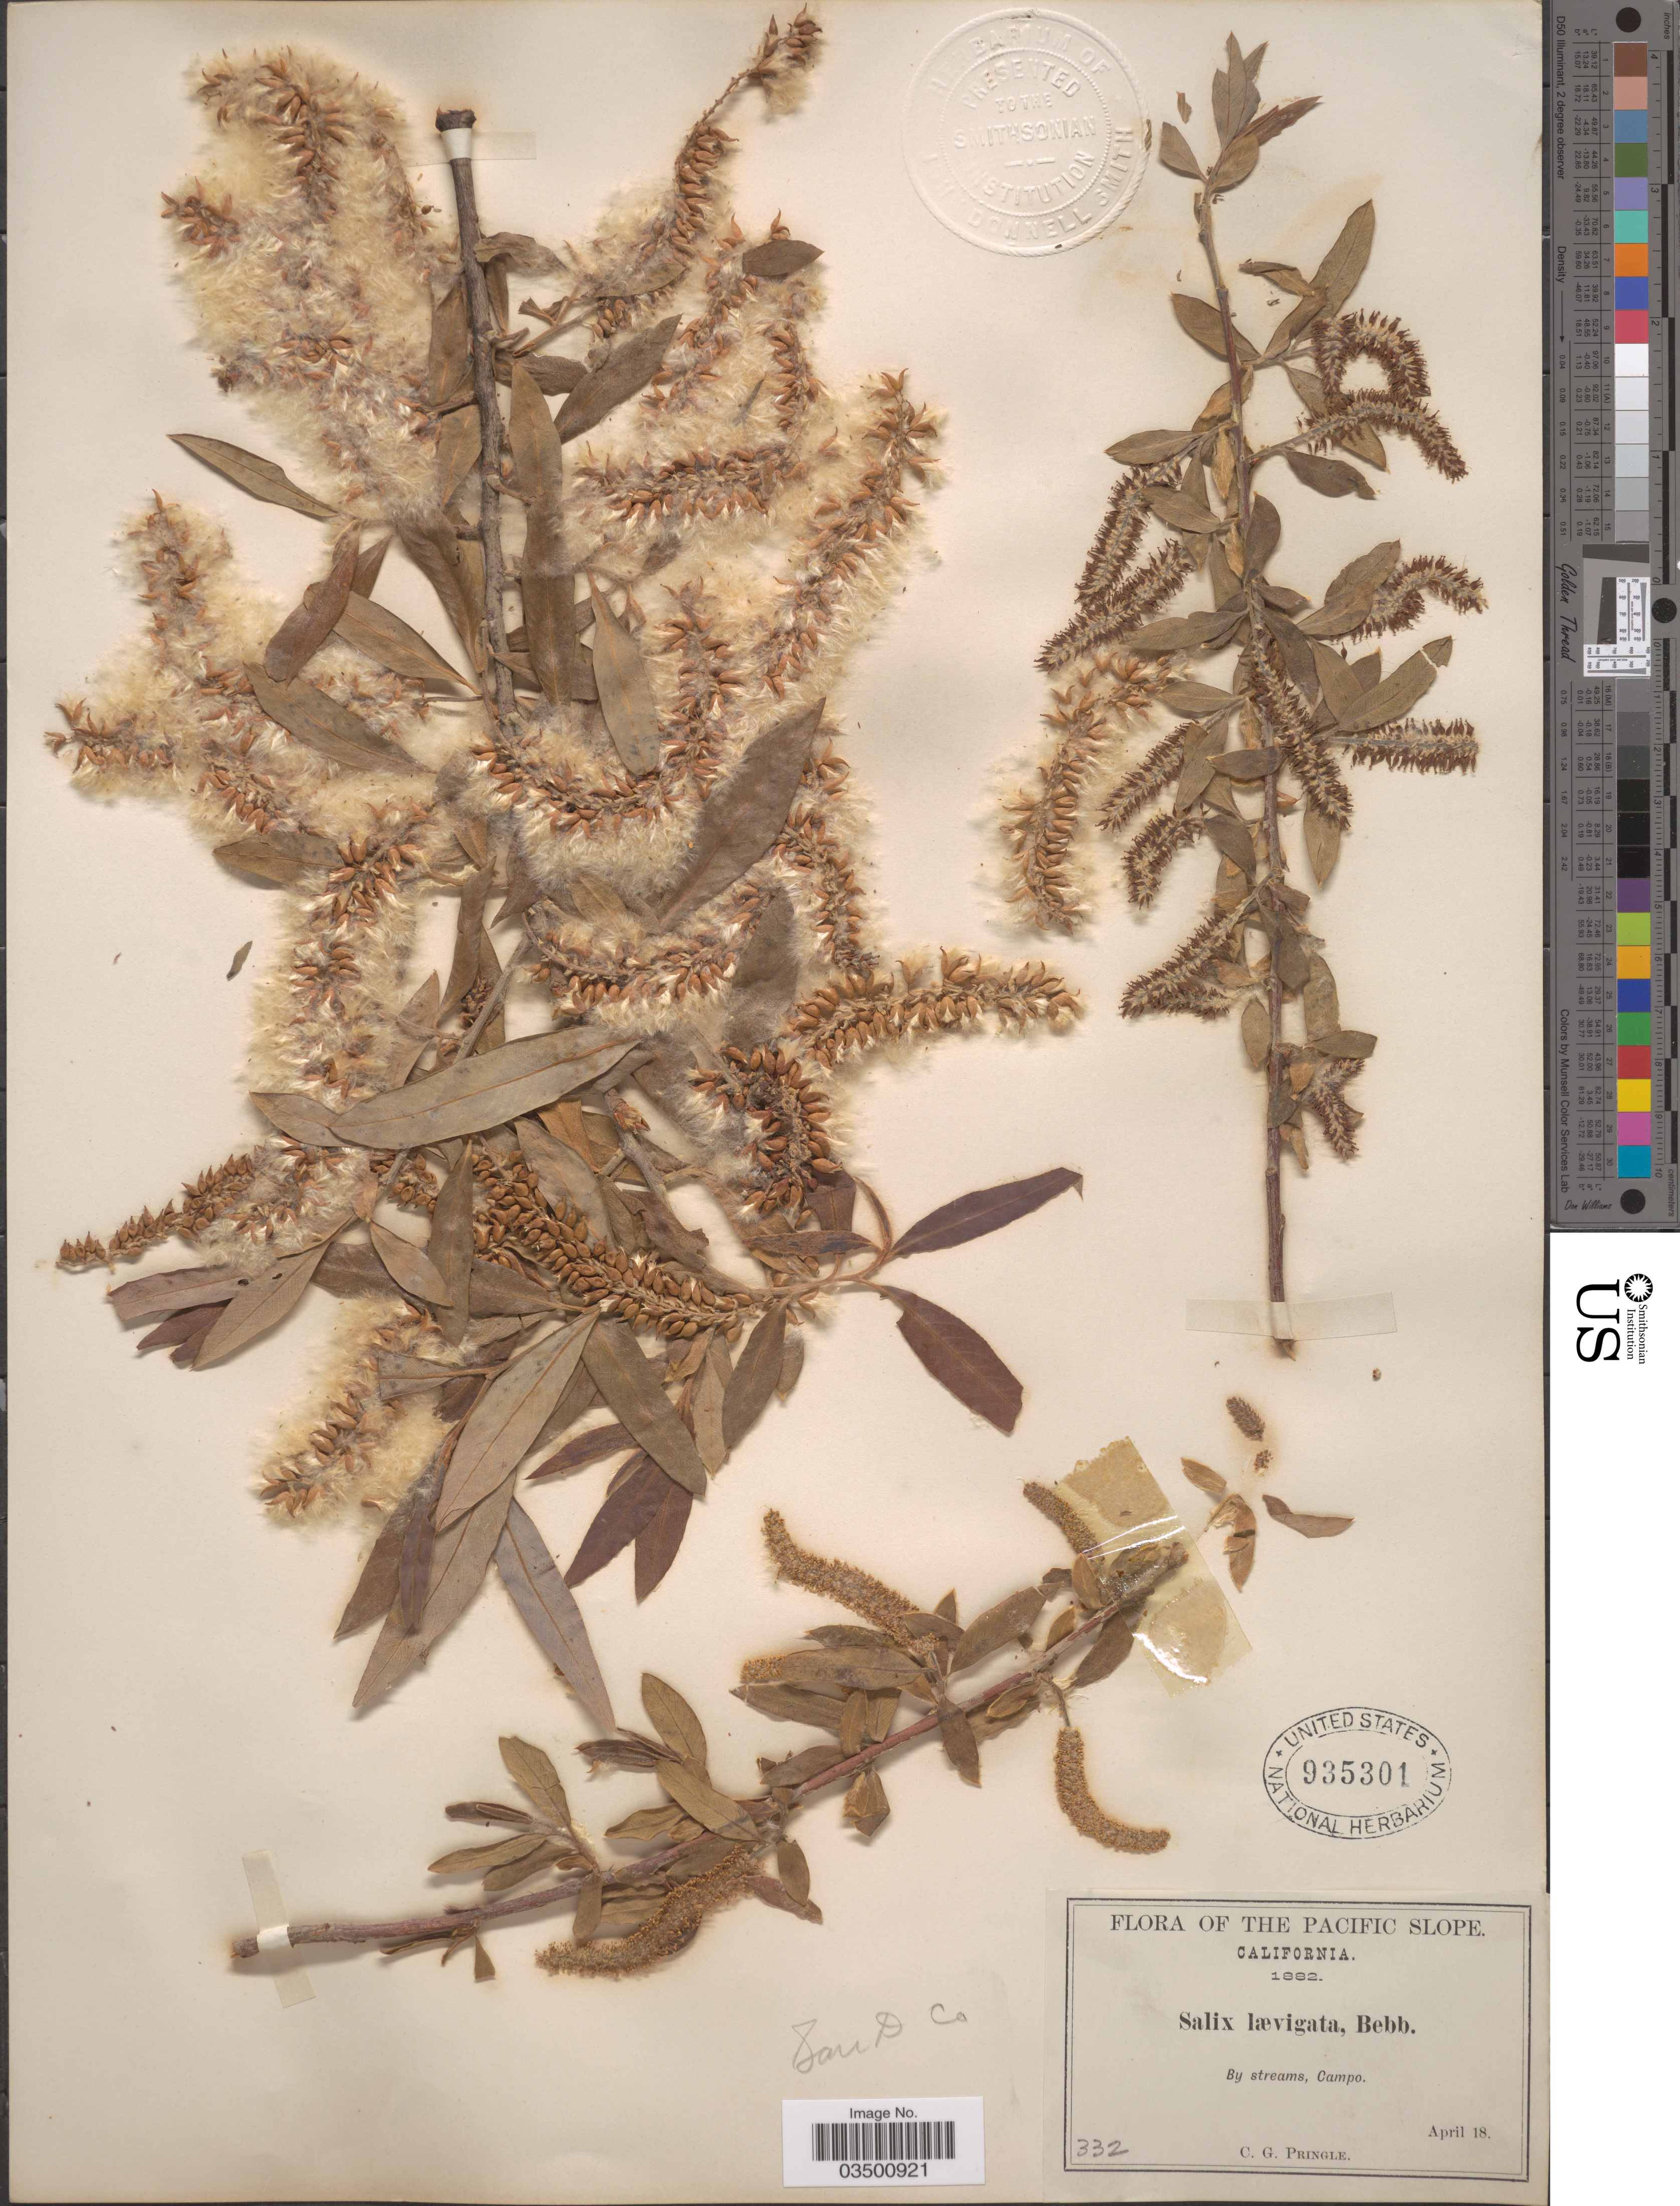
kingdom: Plantae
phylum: Tracheophyta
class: Magnoliopsida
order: Malpighiales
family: Salicaceae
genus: Salix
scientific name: Salix laevigata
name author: Bebb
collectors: C. G. Pringle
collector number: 332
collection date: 1882-04-18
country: United States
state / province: California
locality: The Pacific Slope. By streams, Campo. San D Co.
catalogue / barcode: US 935301